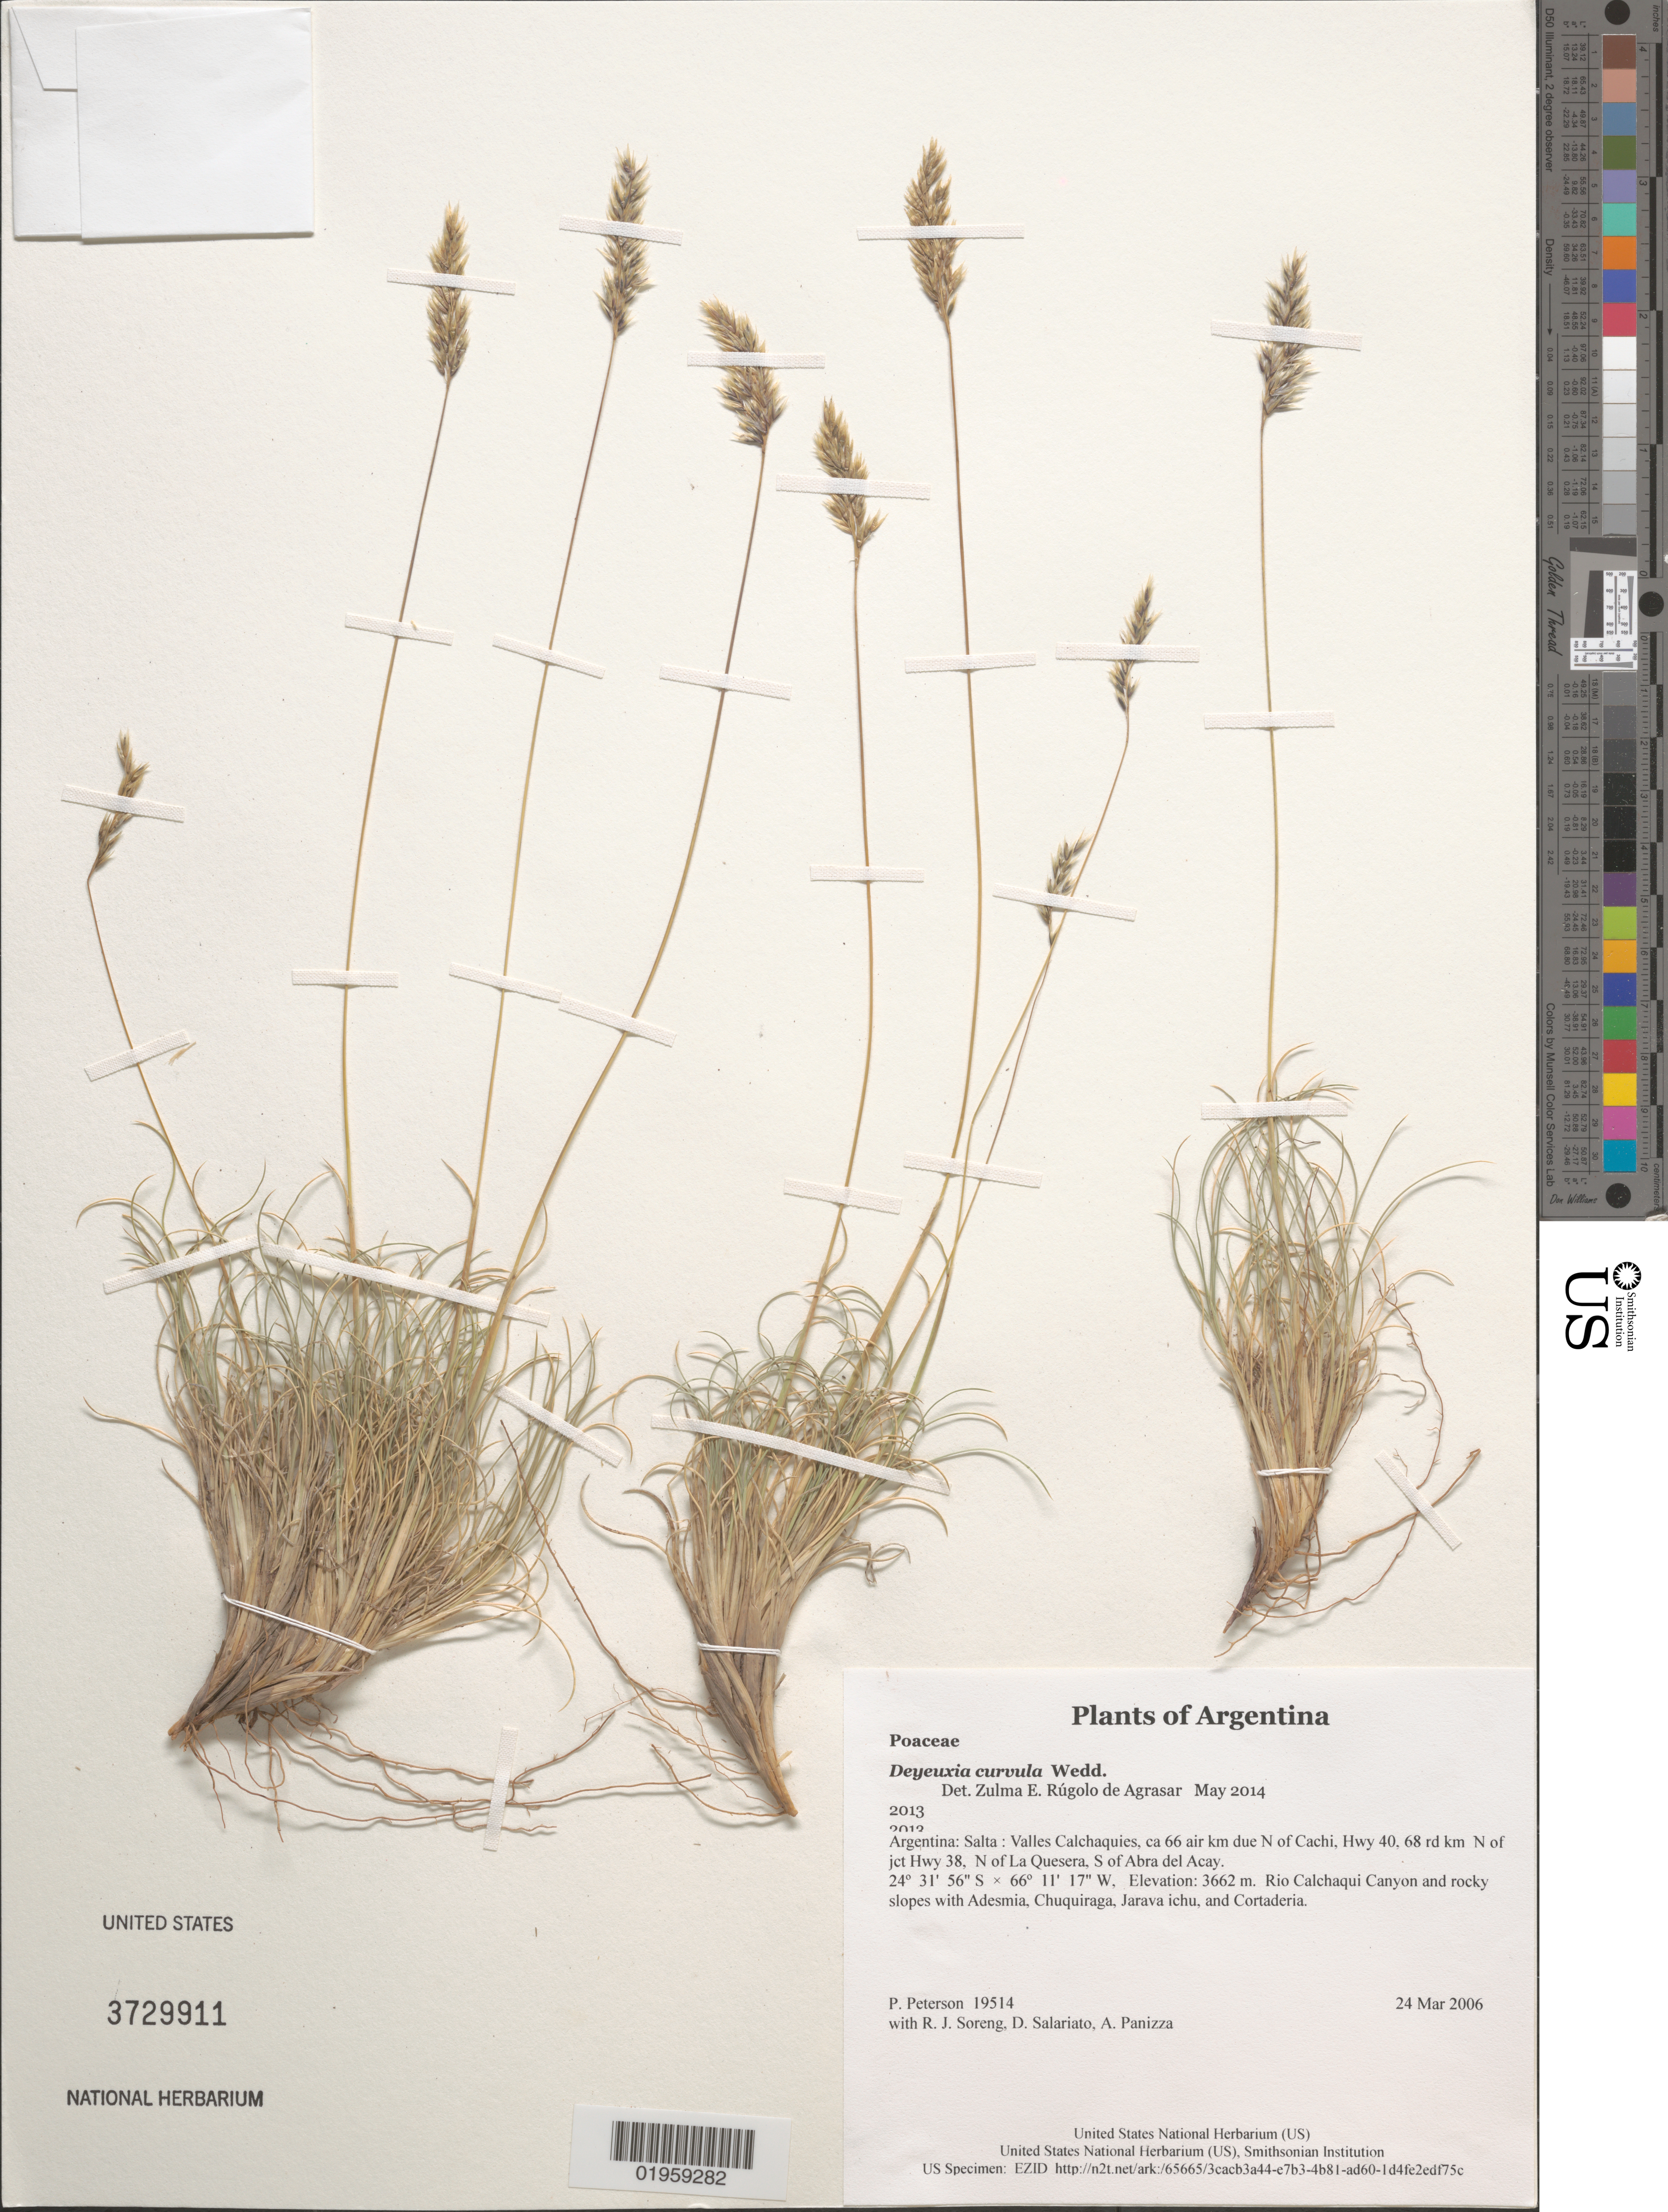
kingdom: Plantae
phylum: Tracheophyta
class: Liliopsida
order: Poales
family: Poaceae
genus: Deyeuxia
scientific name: Deyeuxia curvula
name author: Wedd.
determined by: Rúgolo de Agrasar, Z. E.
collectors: P. M. Peterson, R. J. Soreng, D. Salariato & A. Panizza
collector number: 19514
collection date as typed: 24 Mar 2006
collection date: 2006-03-24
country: Argentina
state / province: Salta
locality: Valles Calchaquies, ca 66 air km due N of Cachi, Hwy 40, 68 rd km N of jct Hwy 38, N of La Quesera, S of Abra del Acay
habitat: Rio Calchaqui Canyon and rocky slopes with Adesmia, Chuquiraga, Jarava ichu, and Cortaderia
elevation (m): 3662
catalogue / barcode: US 3729911